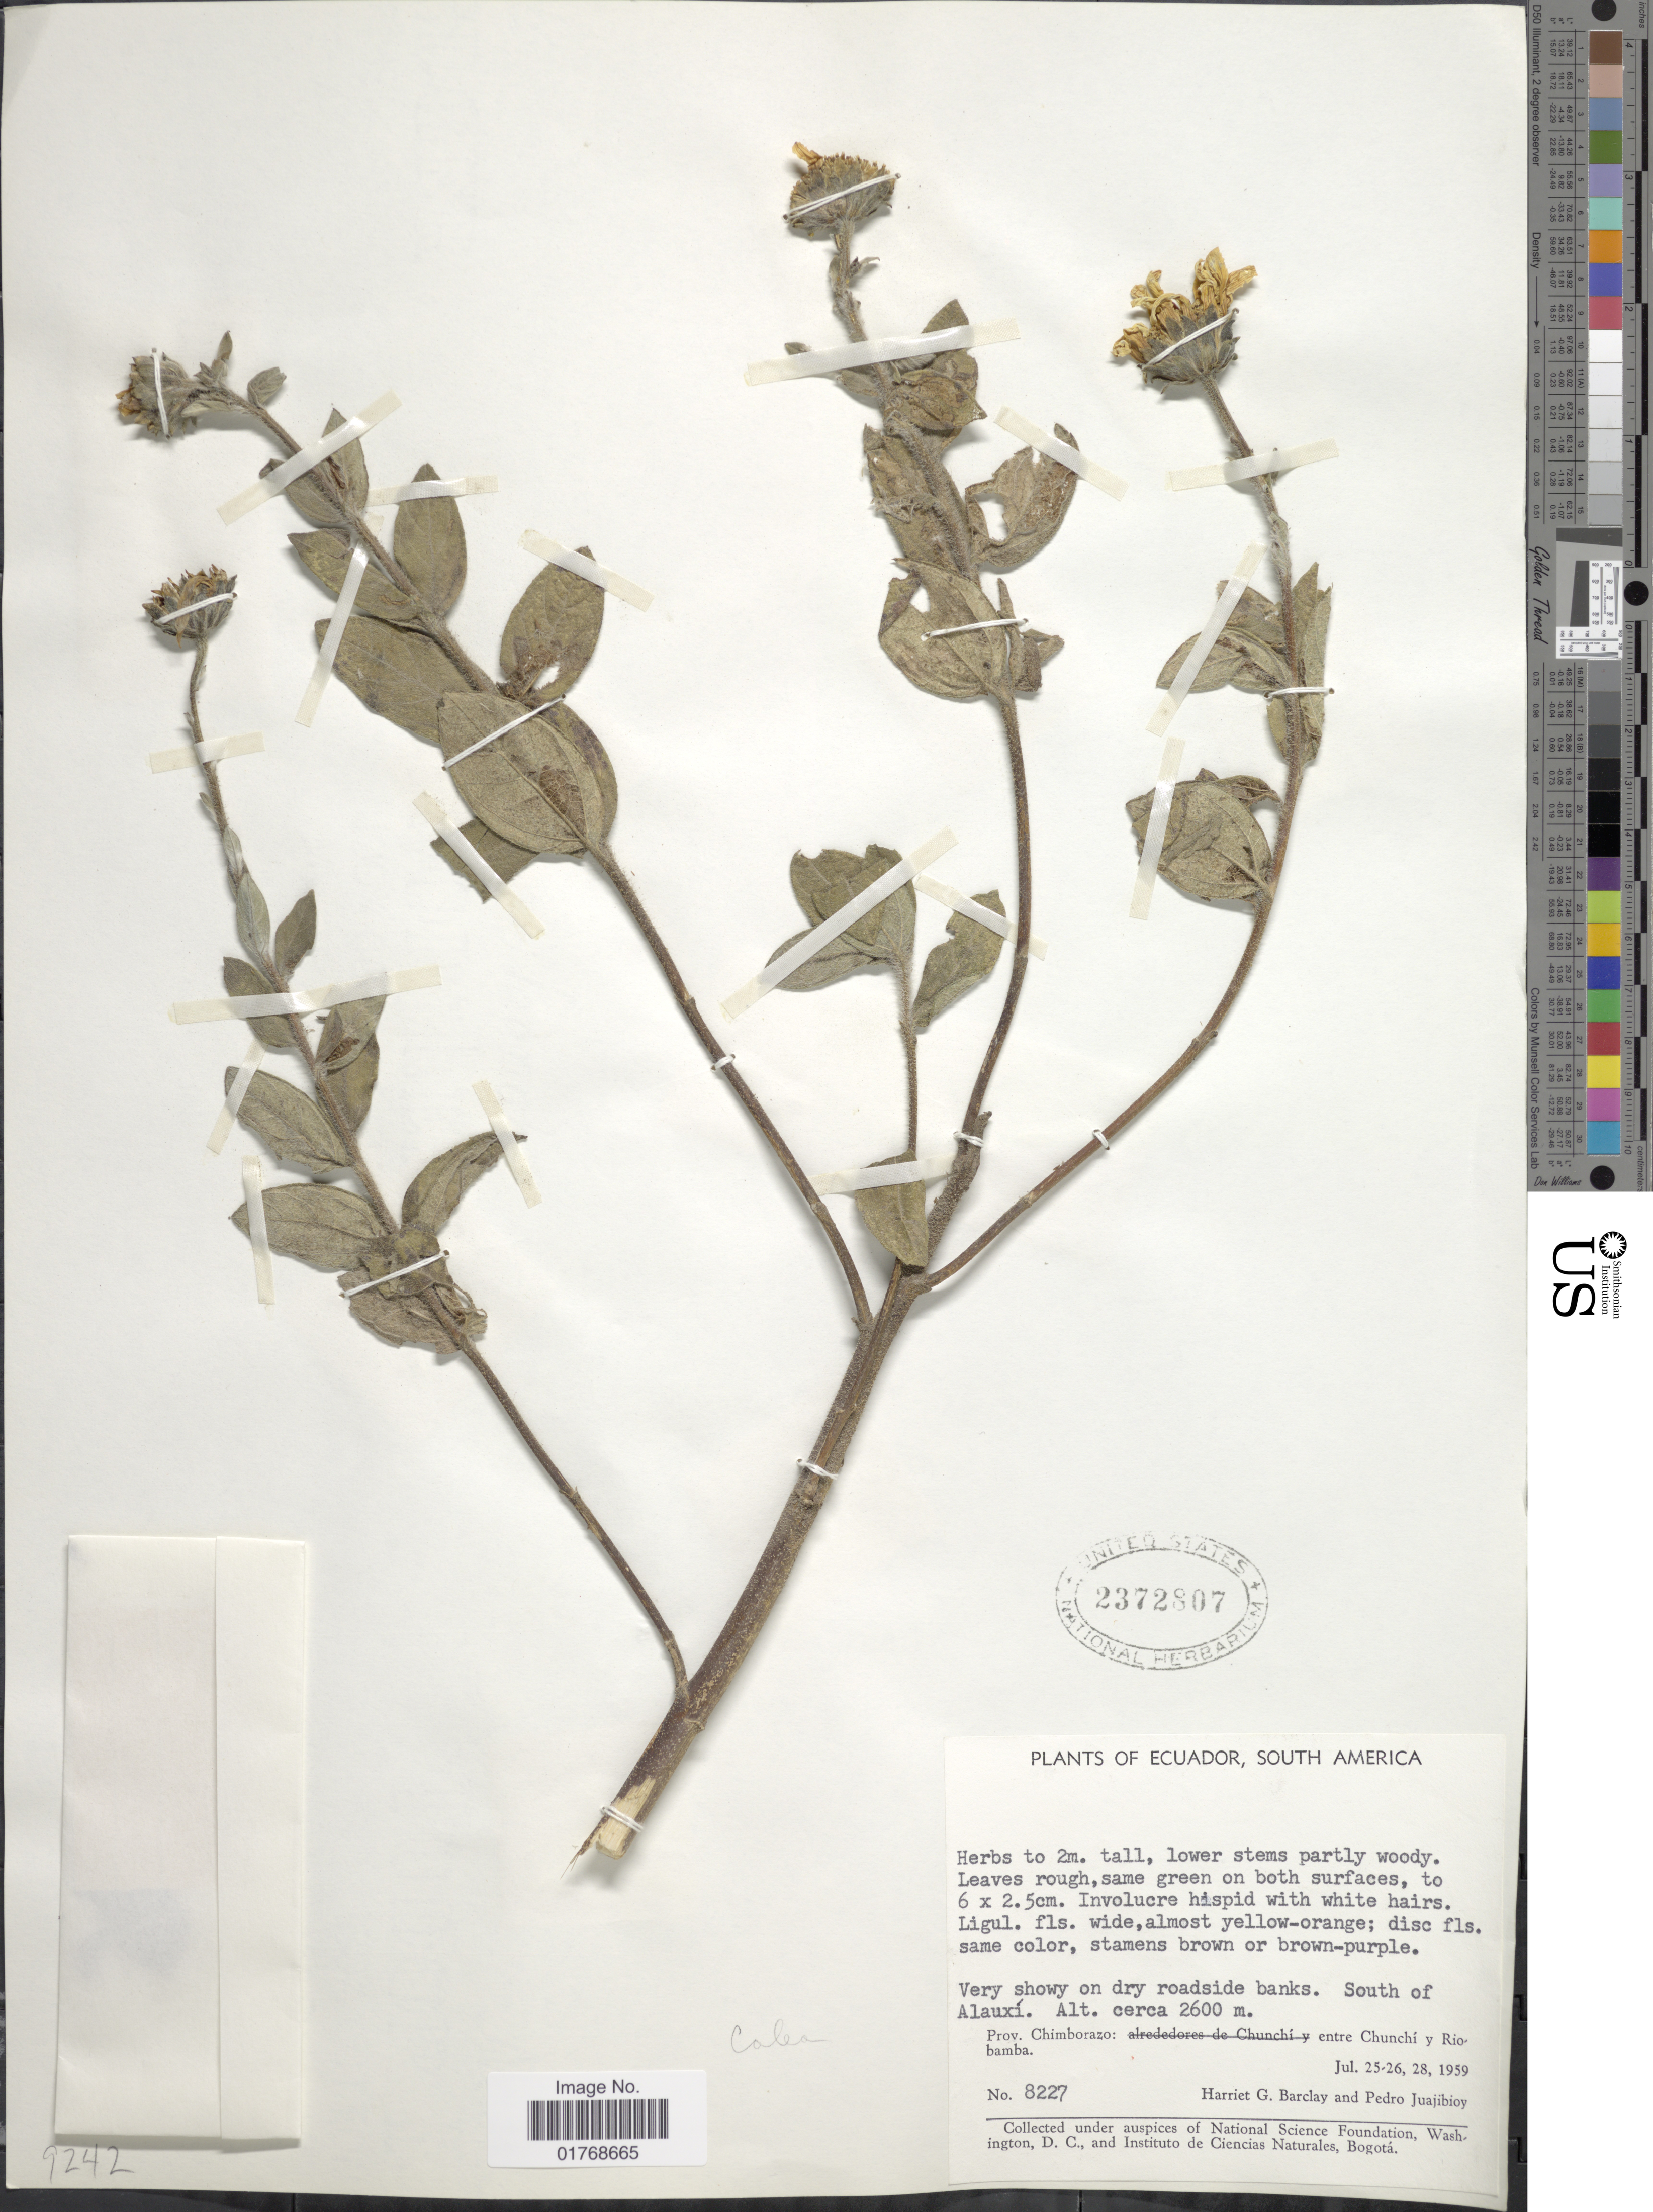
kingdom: Plantae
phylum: Tracheophyta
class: Magnoliopsida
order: Asterales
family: Asteraceae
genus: Viguiera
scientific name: Viguiera incana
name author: (Pers.) S.F. Blake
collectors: H. G. Barclay & P. Juajibioy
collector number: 8227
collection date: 1959-07-25/1959-07-28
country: Ecuador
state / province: Chimborazo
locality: Very showy on dry roadside banks. South of Alauxí. Prov. Chimborazo: entre Chunchí y Rio-bamba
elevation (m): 2600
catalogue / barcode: US 2372807